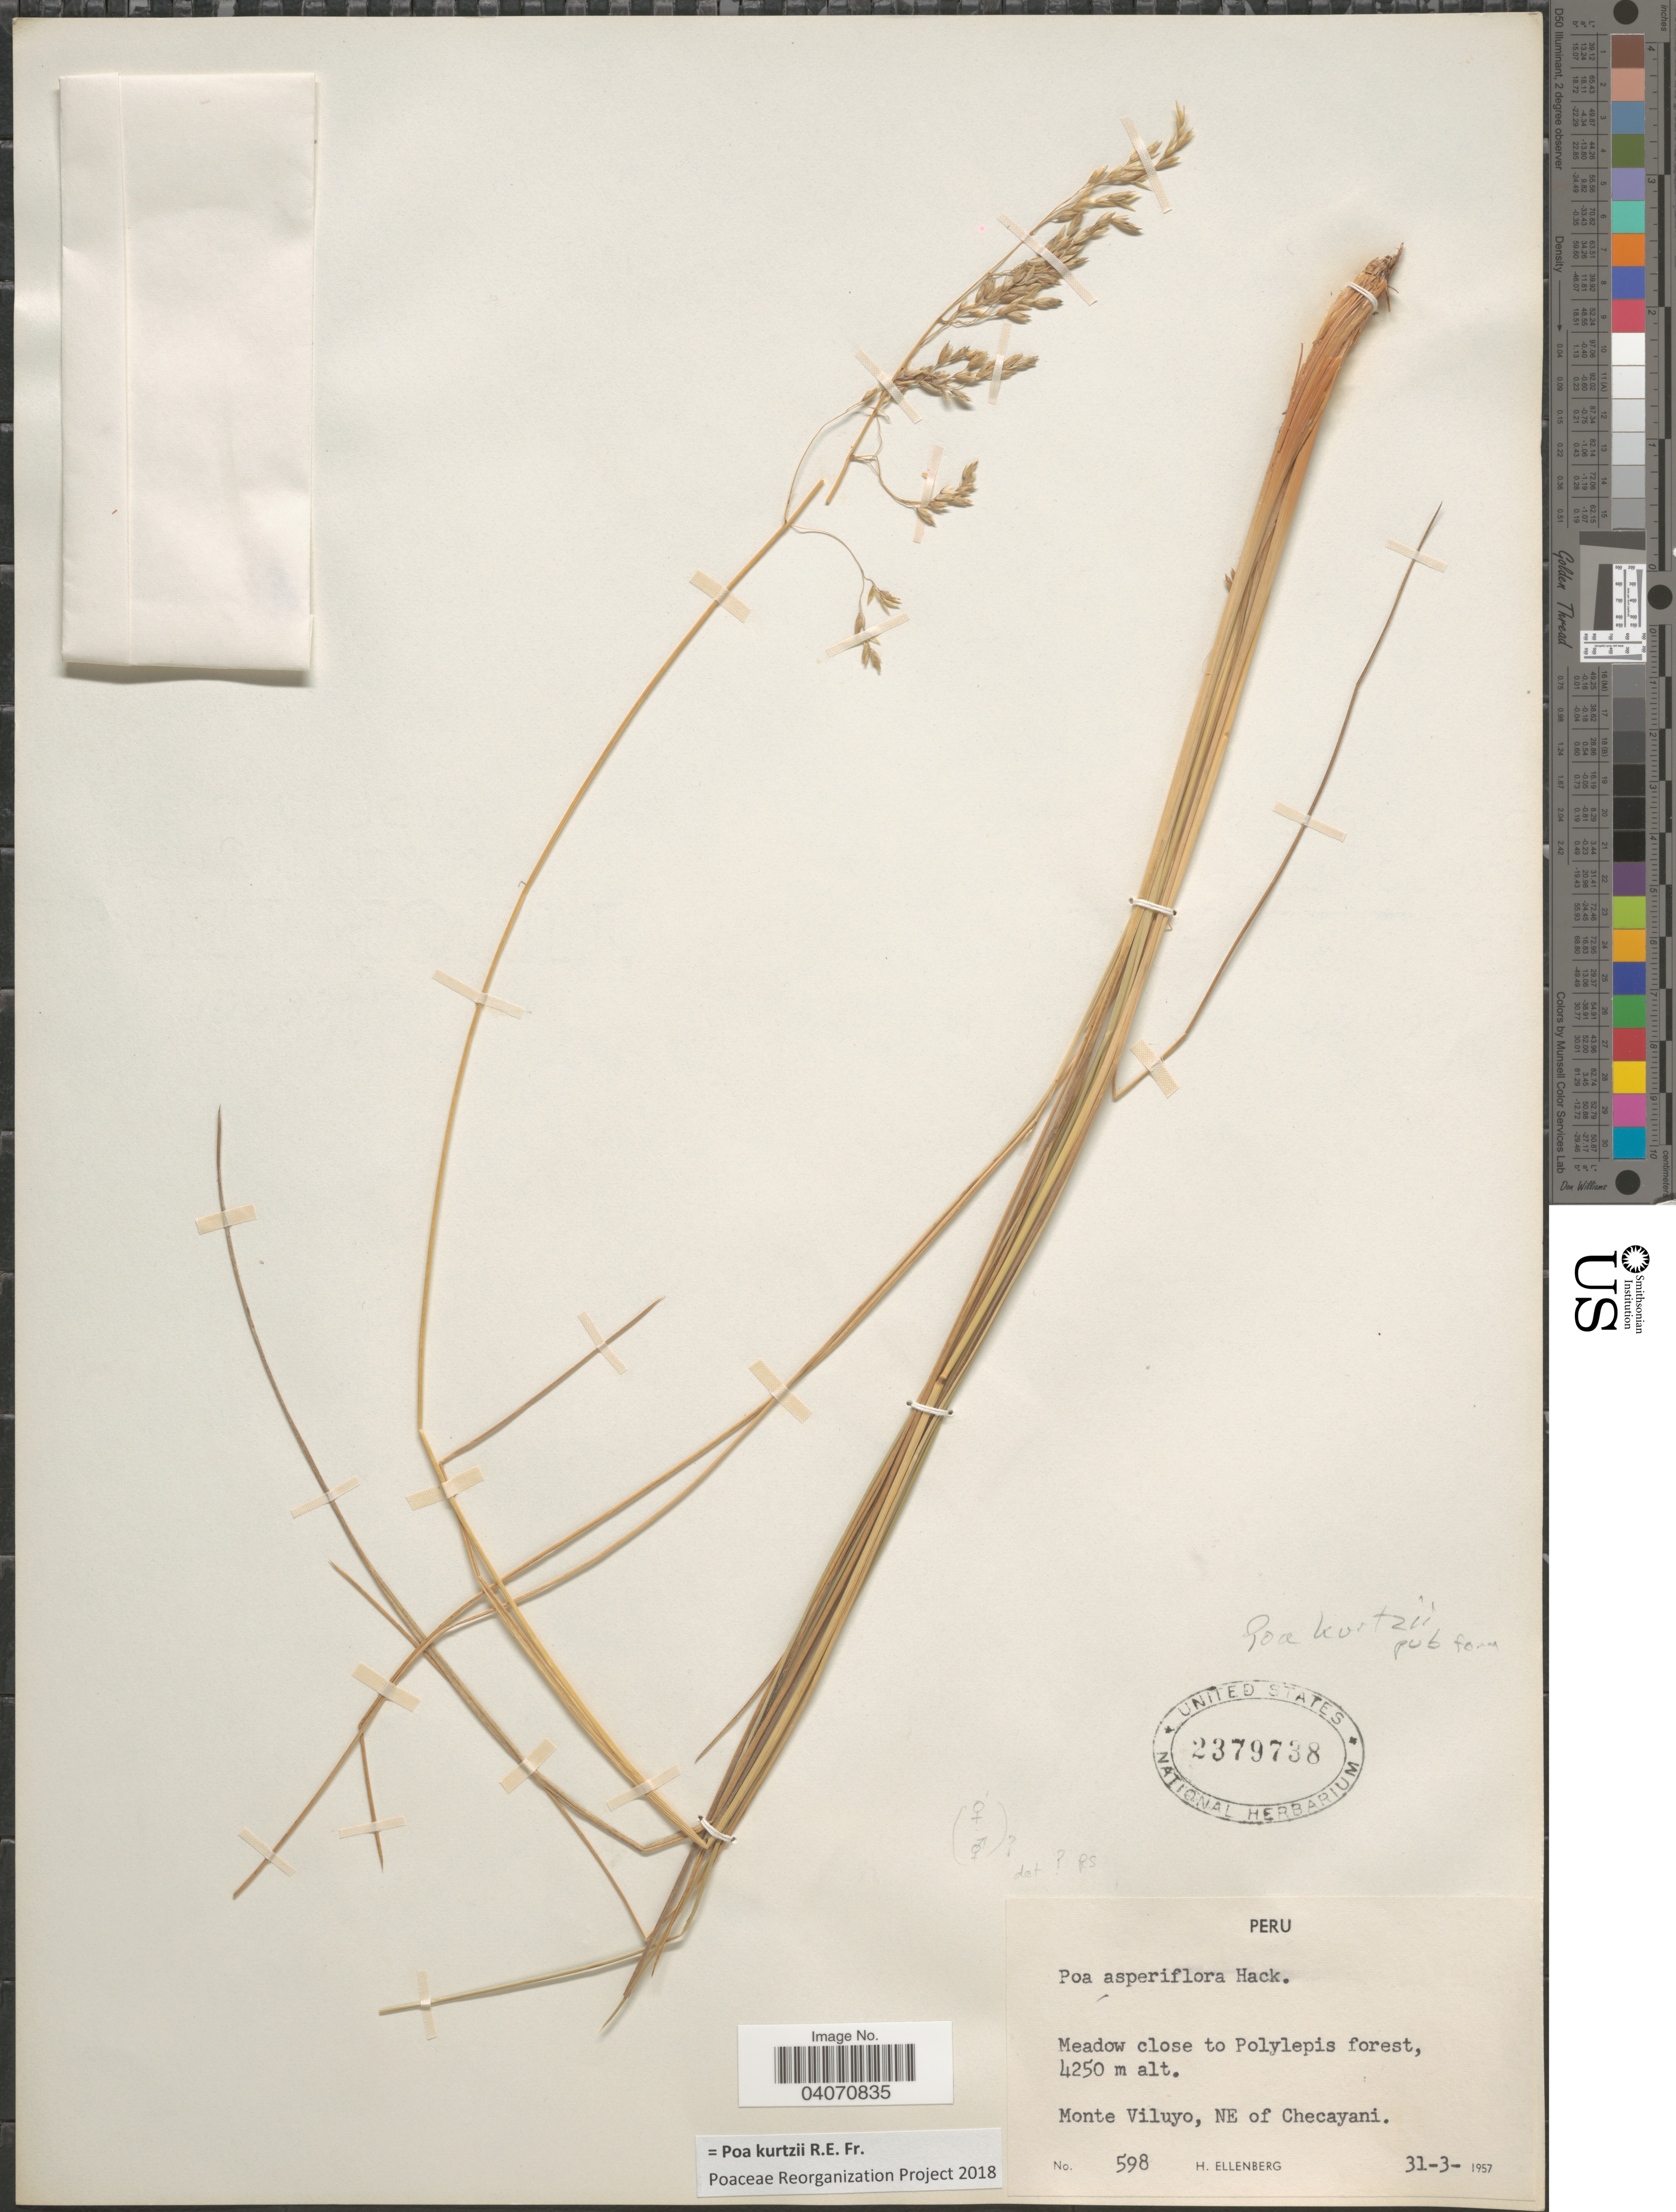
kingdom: Plantae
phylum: Tracheophyta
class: Liliopsida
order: Poales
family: Poaceae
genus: Poa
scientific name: Poa laetevirens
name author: R.E. Fr.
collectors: H. Ellenberg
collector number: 598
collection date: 1957-03-31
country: Peru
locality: Monte Viluyo, NE of Checayani.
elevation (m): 4250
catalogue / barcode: US 2379738